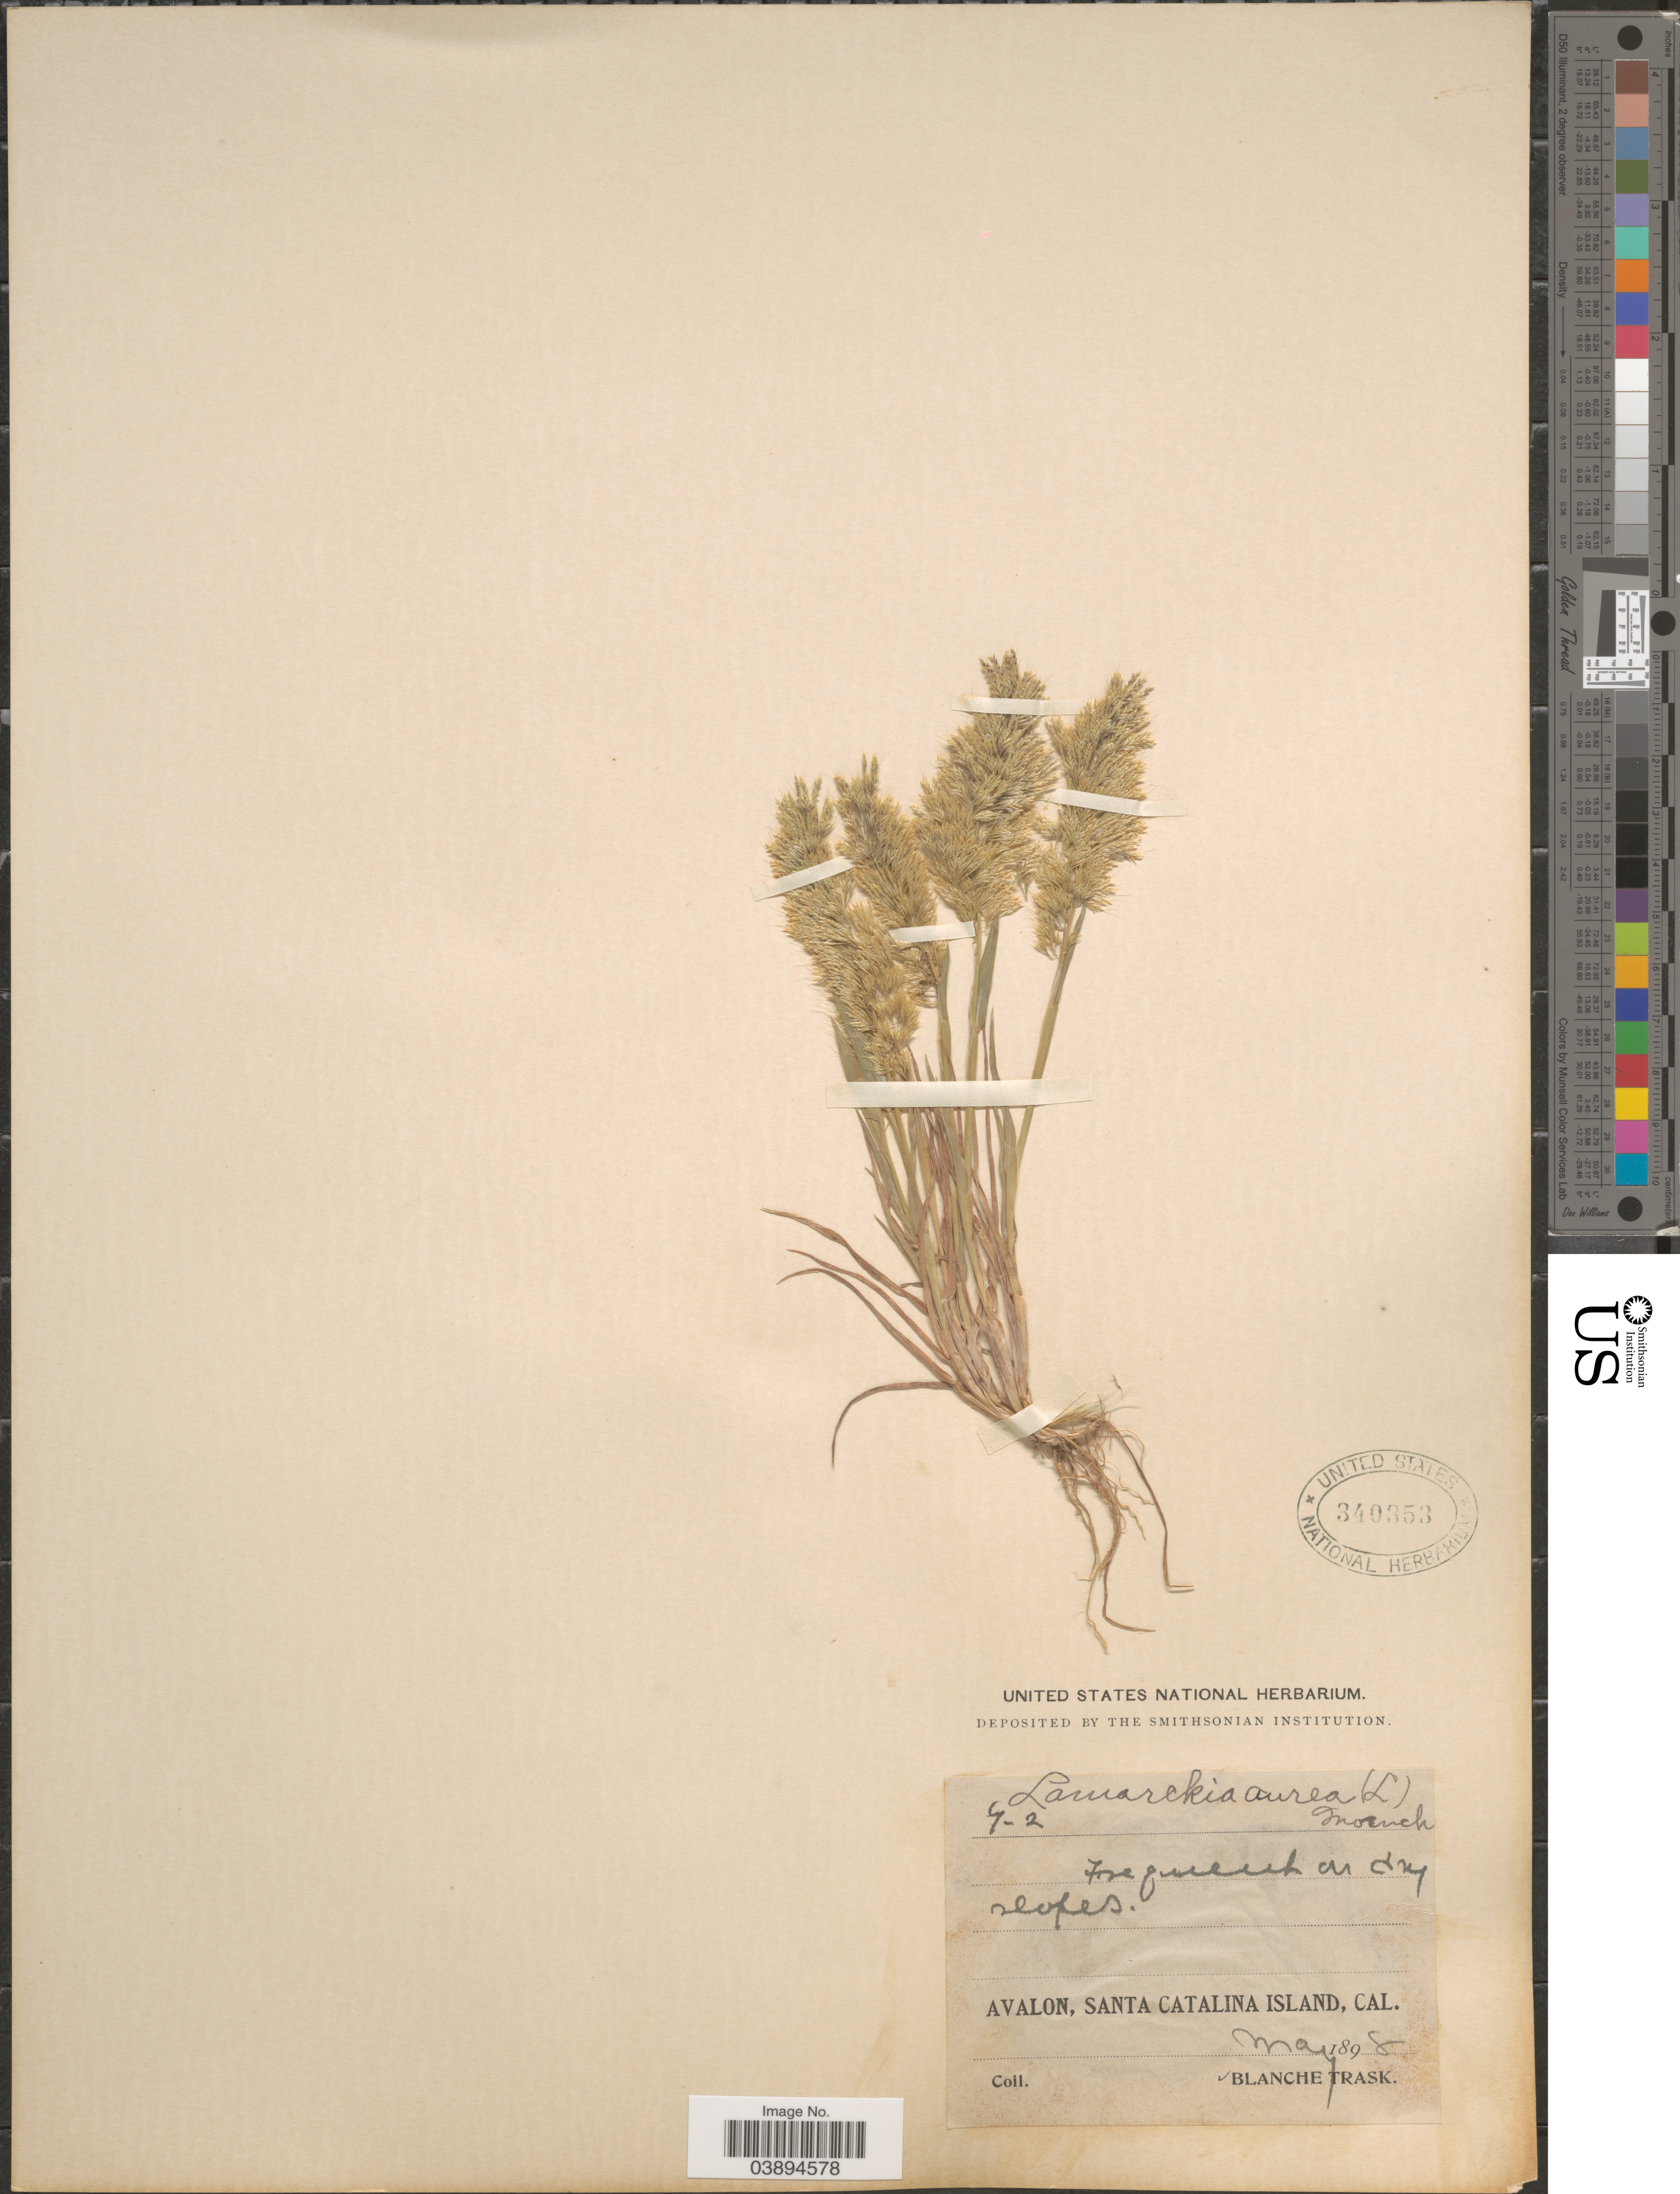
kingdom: Plantae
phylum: Tracheophyta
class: Liliopsida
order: Poales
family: Poaceae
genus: Lamarckia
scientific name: Lamarckia aurea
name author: (L.) Moench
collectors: B. Trask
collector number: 4-2*?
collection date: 1898-05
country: United States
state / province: California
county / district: Los Angeles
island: Santa Catalina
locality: Avalon, Santa Catalina Island.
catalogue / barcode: US 340353